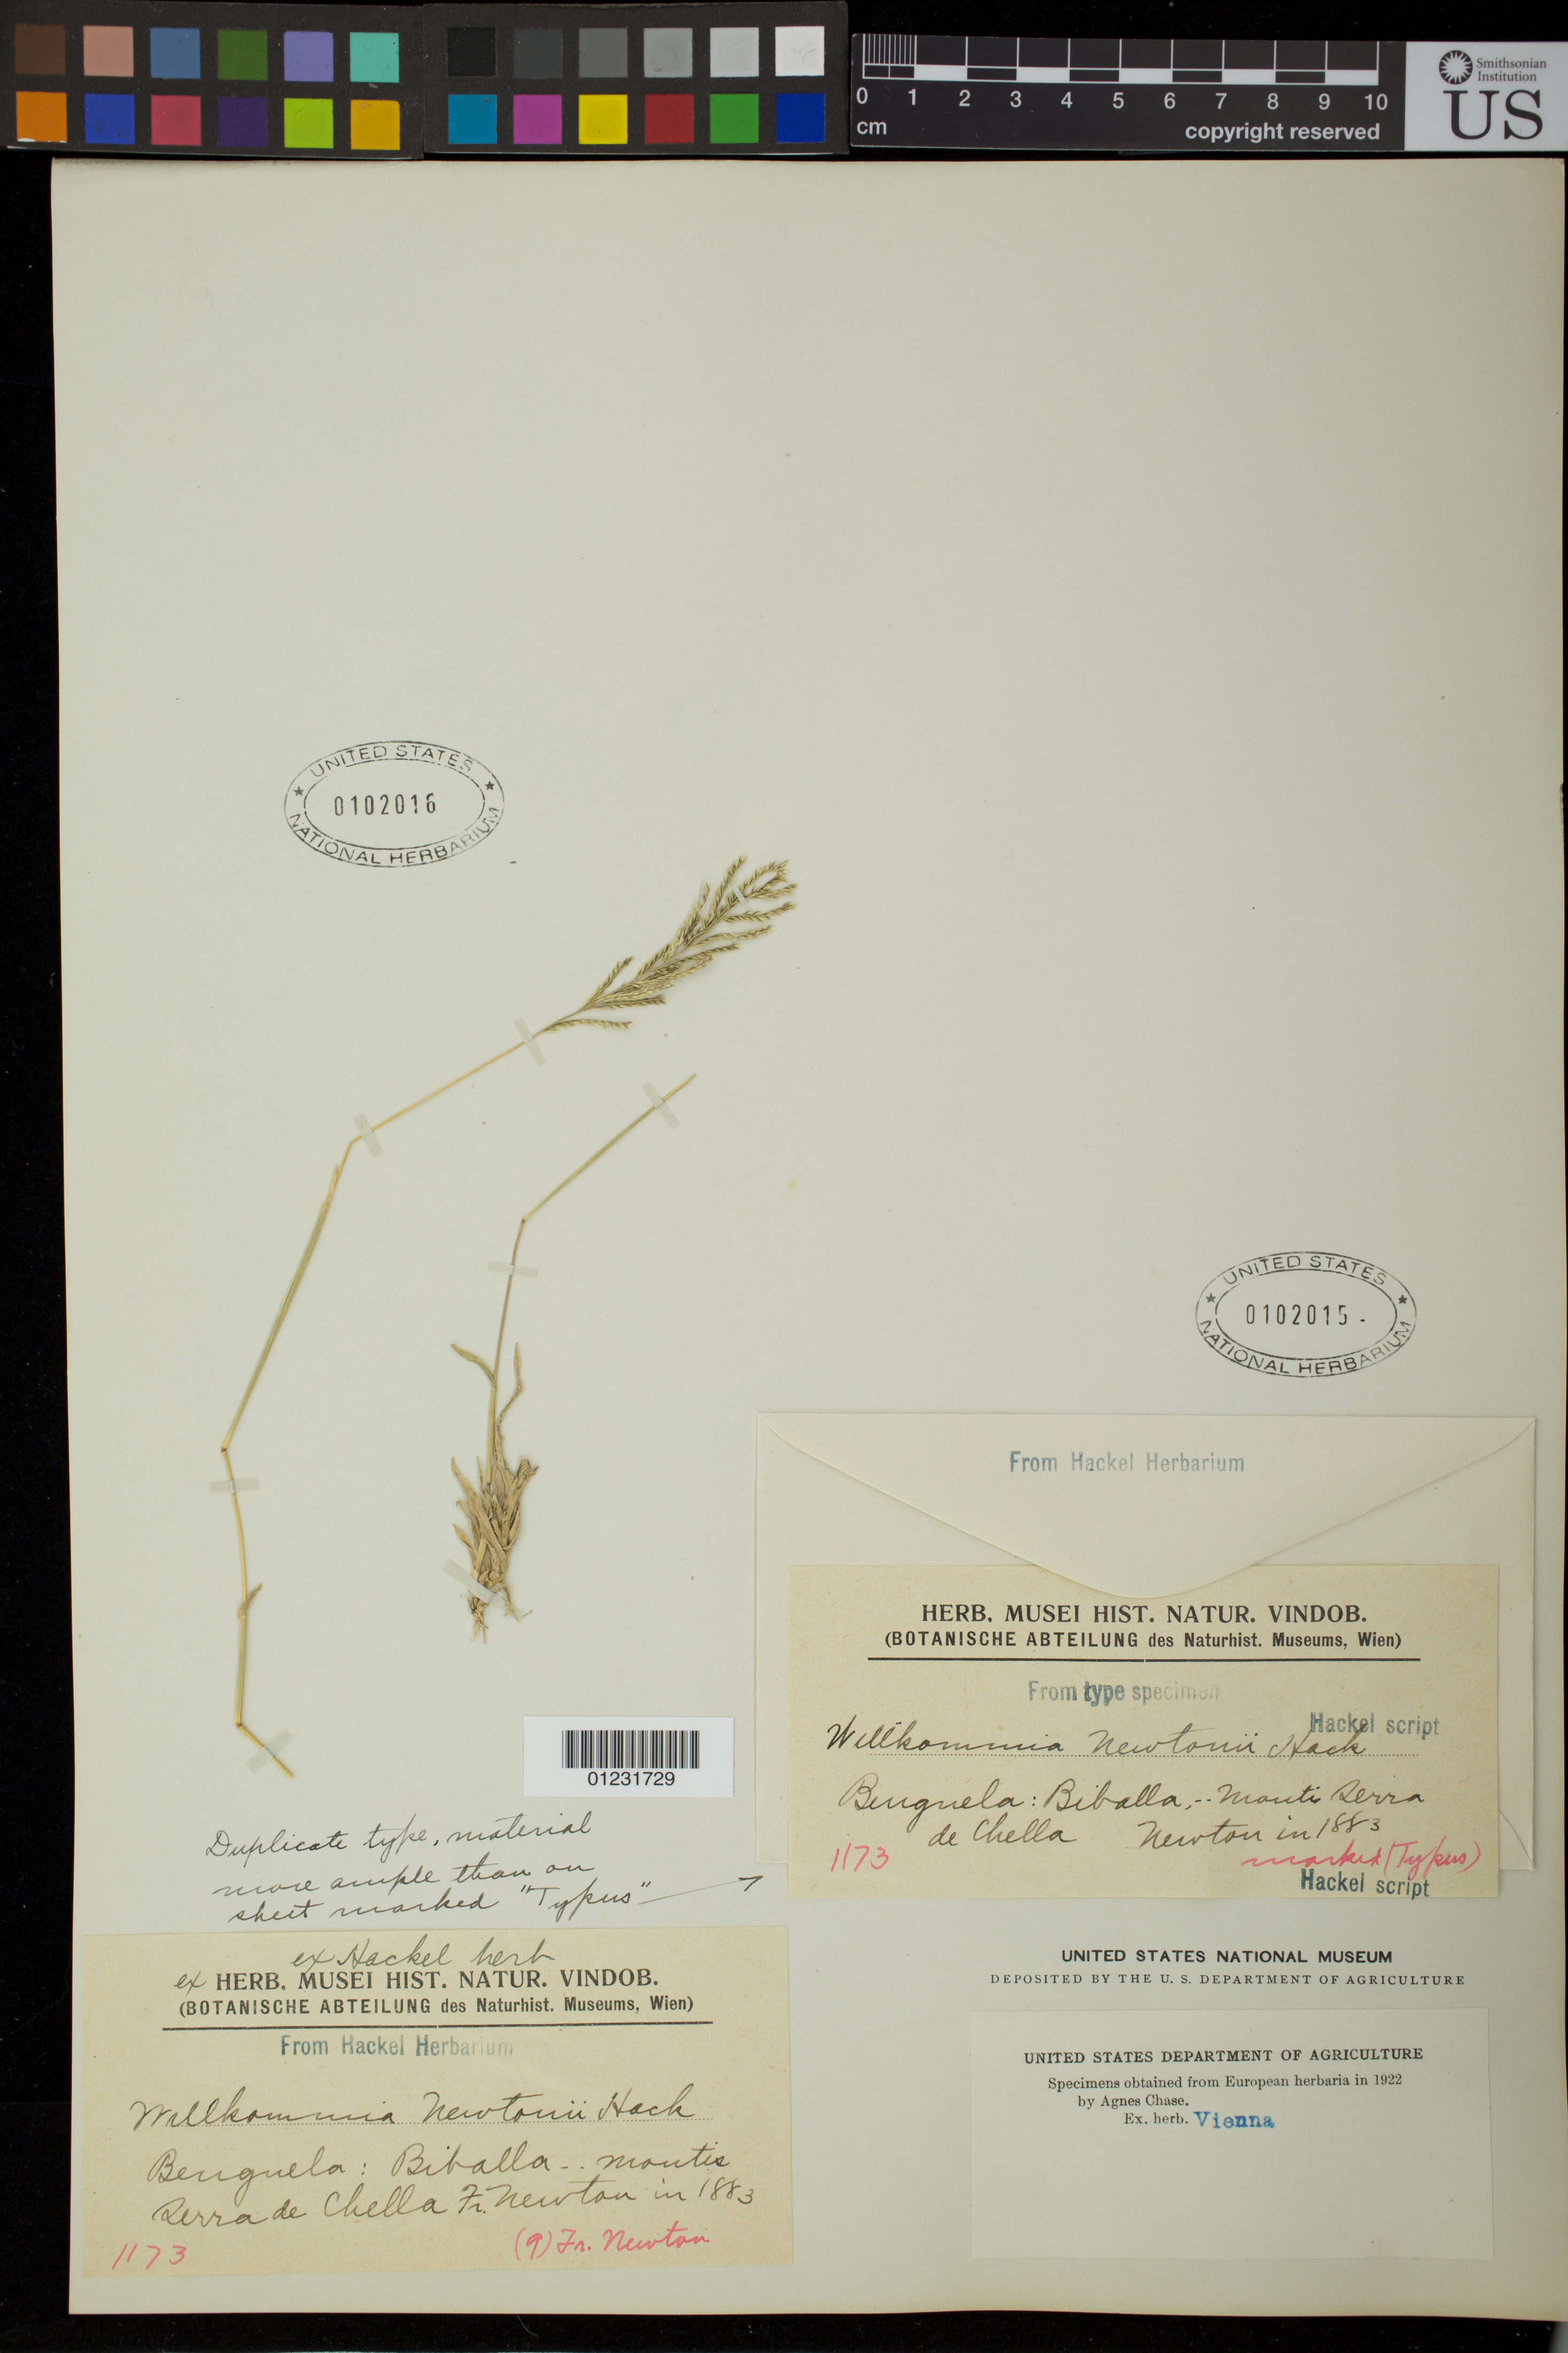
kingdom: Plantae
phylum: Tracheophyta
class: Liliopsida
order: Poales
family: Poaceae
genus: Willkommia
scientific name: Willkommia newtonii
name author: Hack.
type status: Type Collection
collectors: -. Newton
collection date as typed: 1883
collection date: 1883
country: Angola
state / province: Benguela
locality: Biballa, montis Serra de Chella.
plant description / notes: Fragmentary material of type specimen ex herb. Vienna.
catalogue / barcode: US 102016